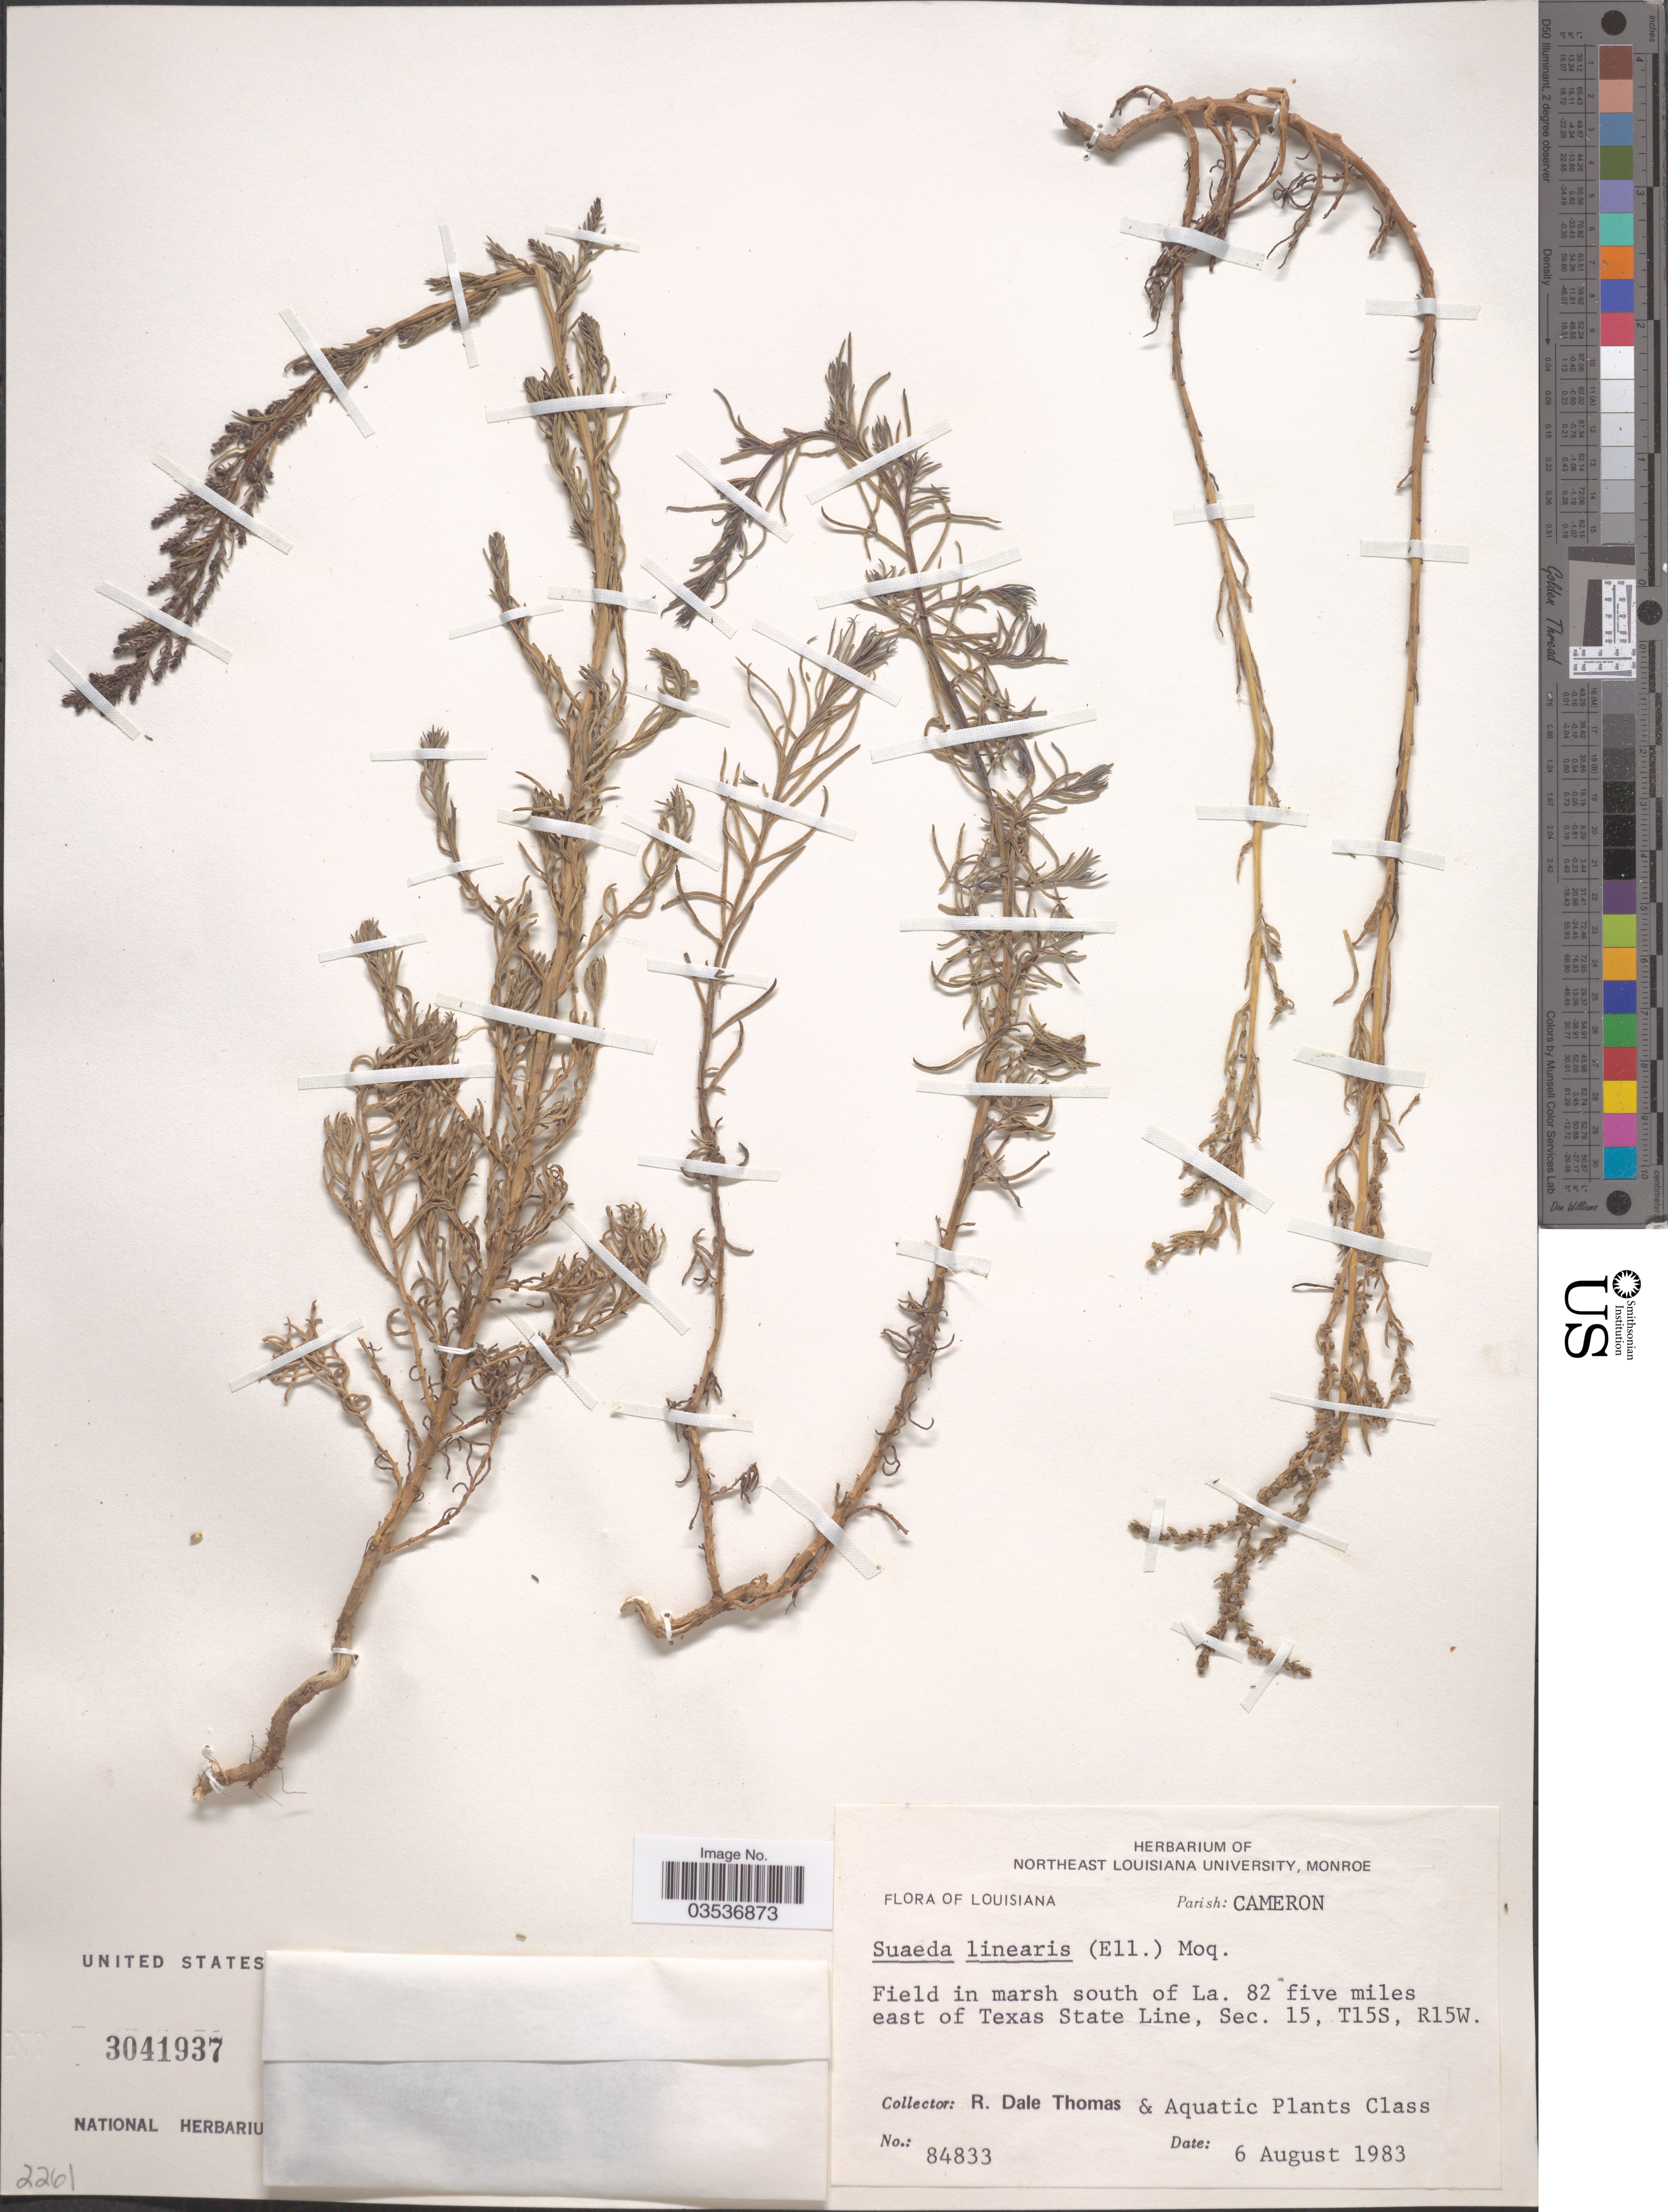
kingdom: Plantae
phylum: Tracheophyta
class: Magnoliopsida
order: Caryophyllales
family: Amaranthaceae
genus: Dondia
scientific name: Dondia linearis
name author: (Elliott) A. Heller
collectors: R. Thomas & Aquatic Plants Class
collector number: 84833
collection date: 1983-08-06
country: United States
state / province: Louisiana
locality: Parish: Cameron. Field in marsh south of La. 82 five miles east of Texas State Line, Sec. 15, T15S, R15W.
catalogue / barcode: US 3041937